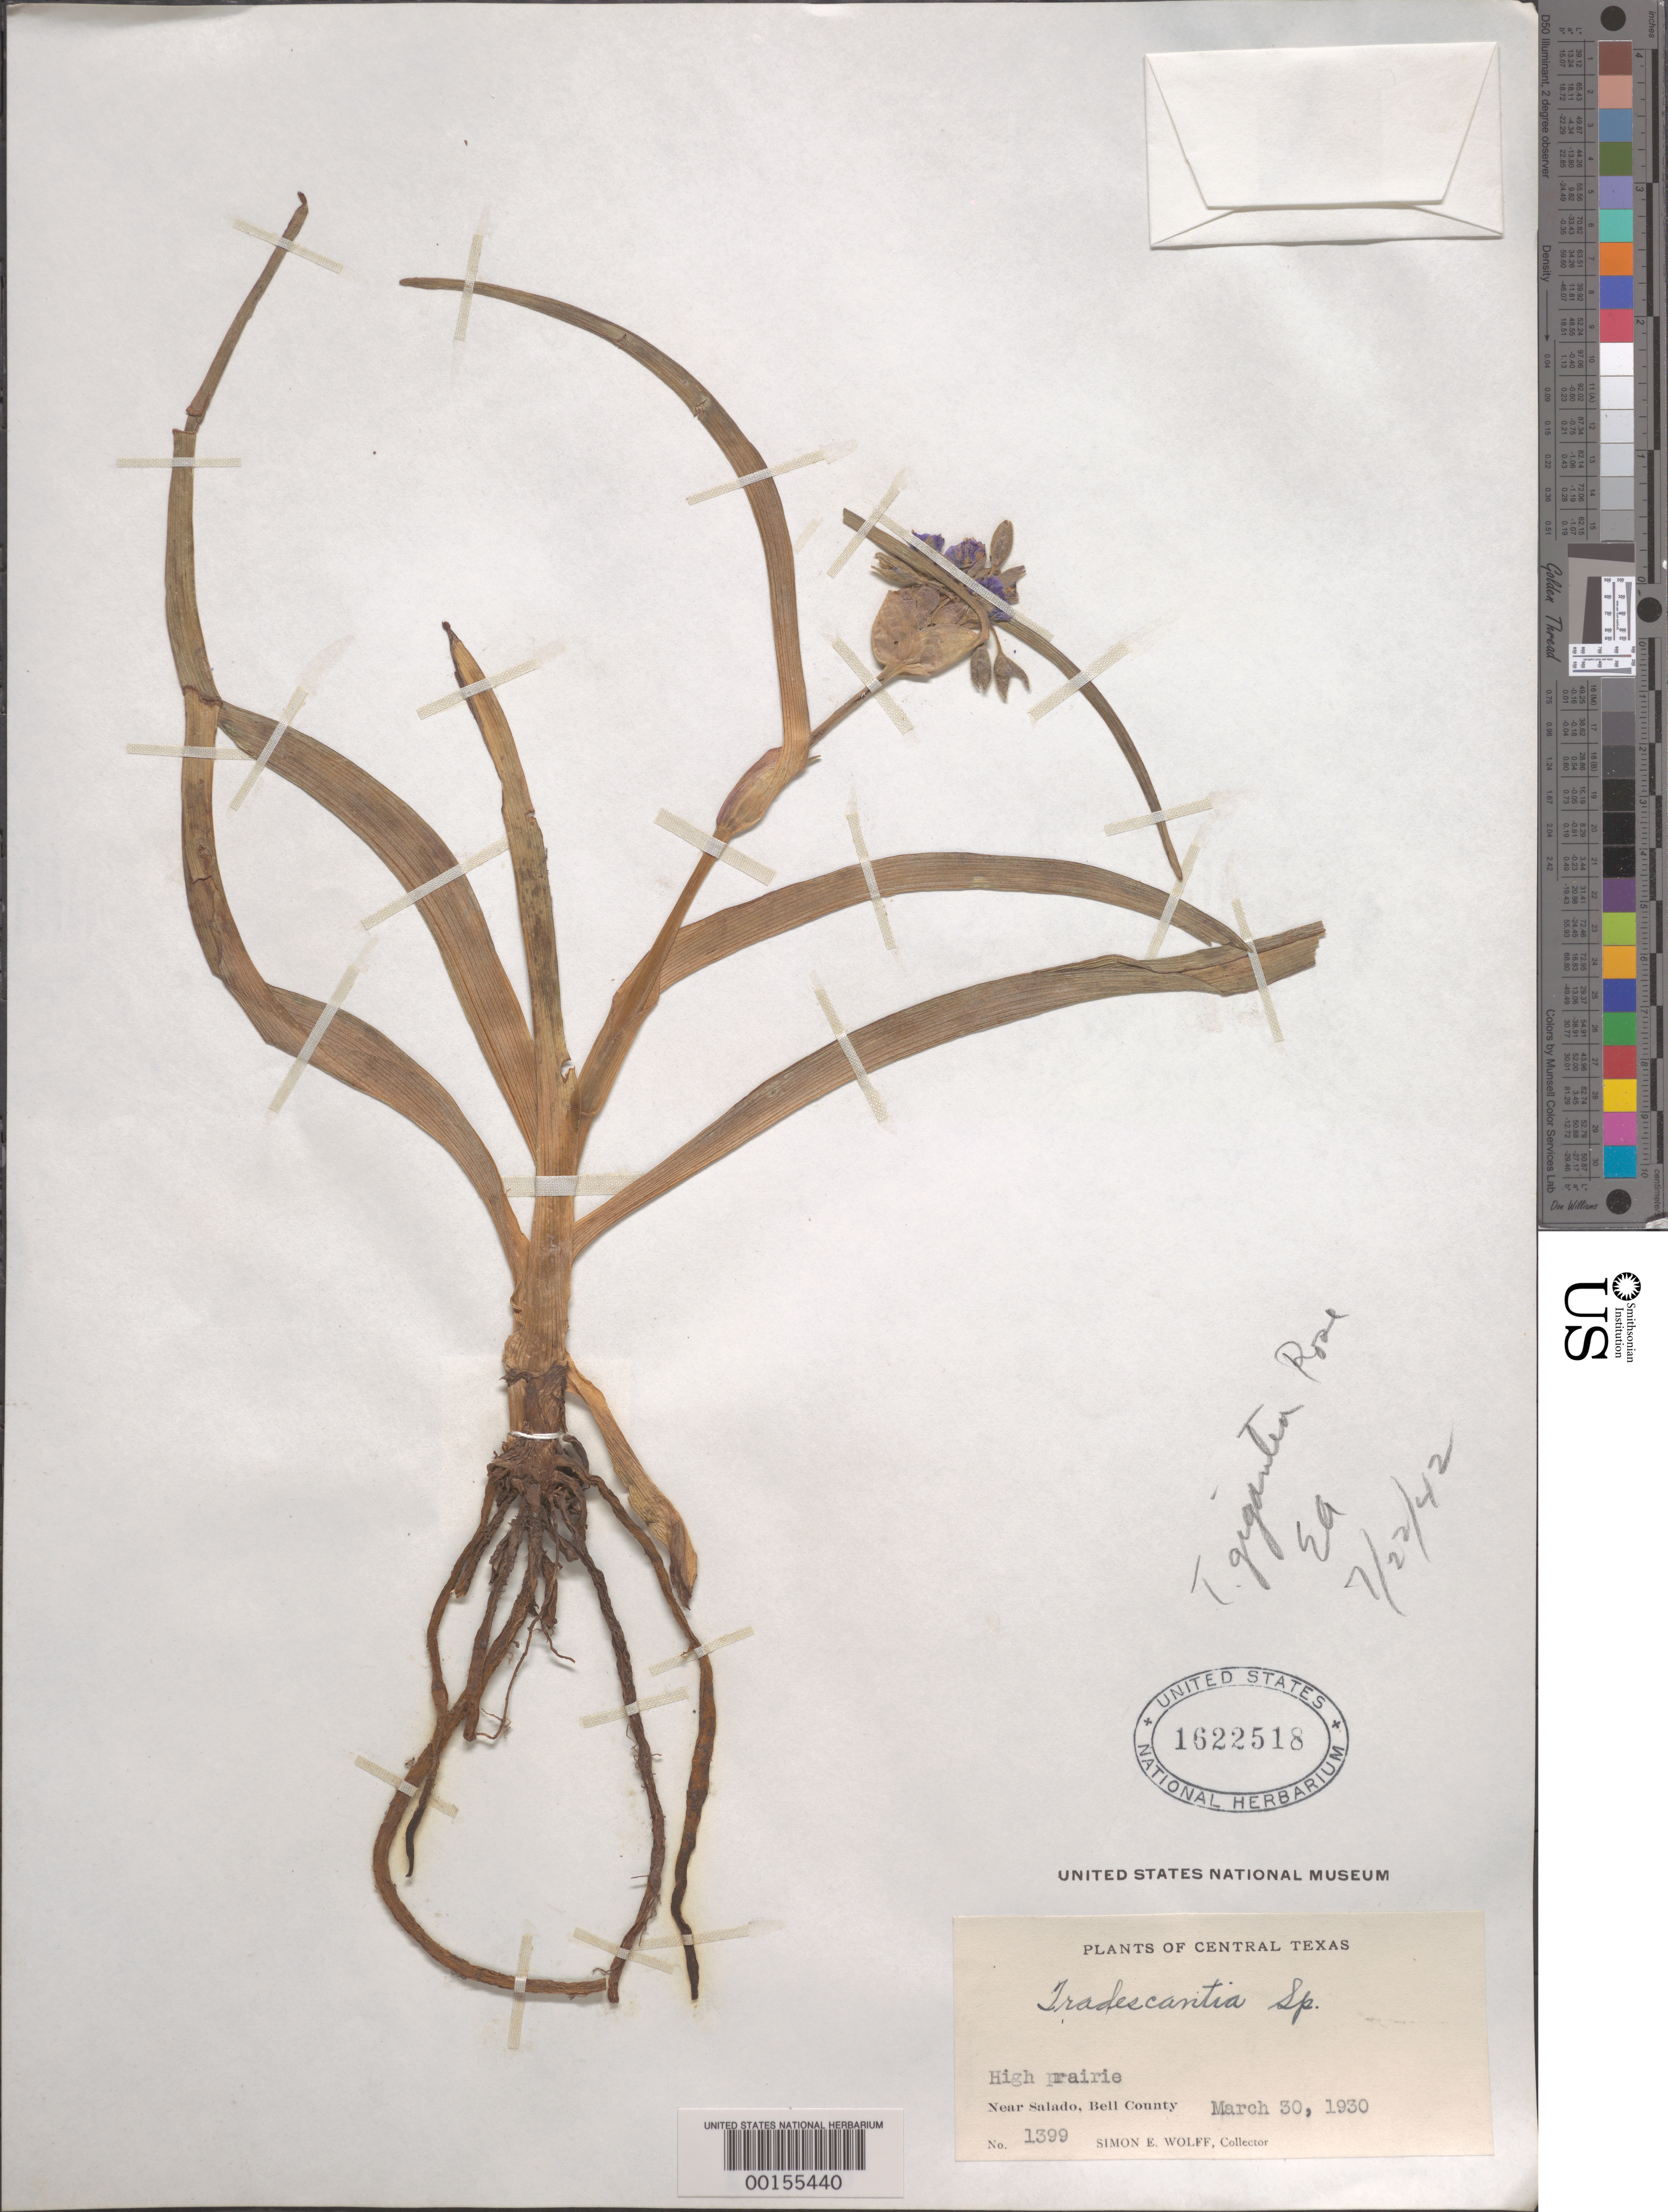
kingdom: Plantae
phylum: Tracheophyta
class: Liliopsida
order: Commelinales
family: Commelinaceae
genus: Tradescantia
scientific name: Tradescantia gigantea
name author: Rose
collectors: S. E. Wolff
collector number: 1399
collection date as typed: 30 Mar 1930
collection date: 1930-03-30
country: United States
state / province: Texas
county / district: Bell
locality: Near salado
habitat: High prarie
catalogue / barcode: US 1622518